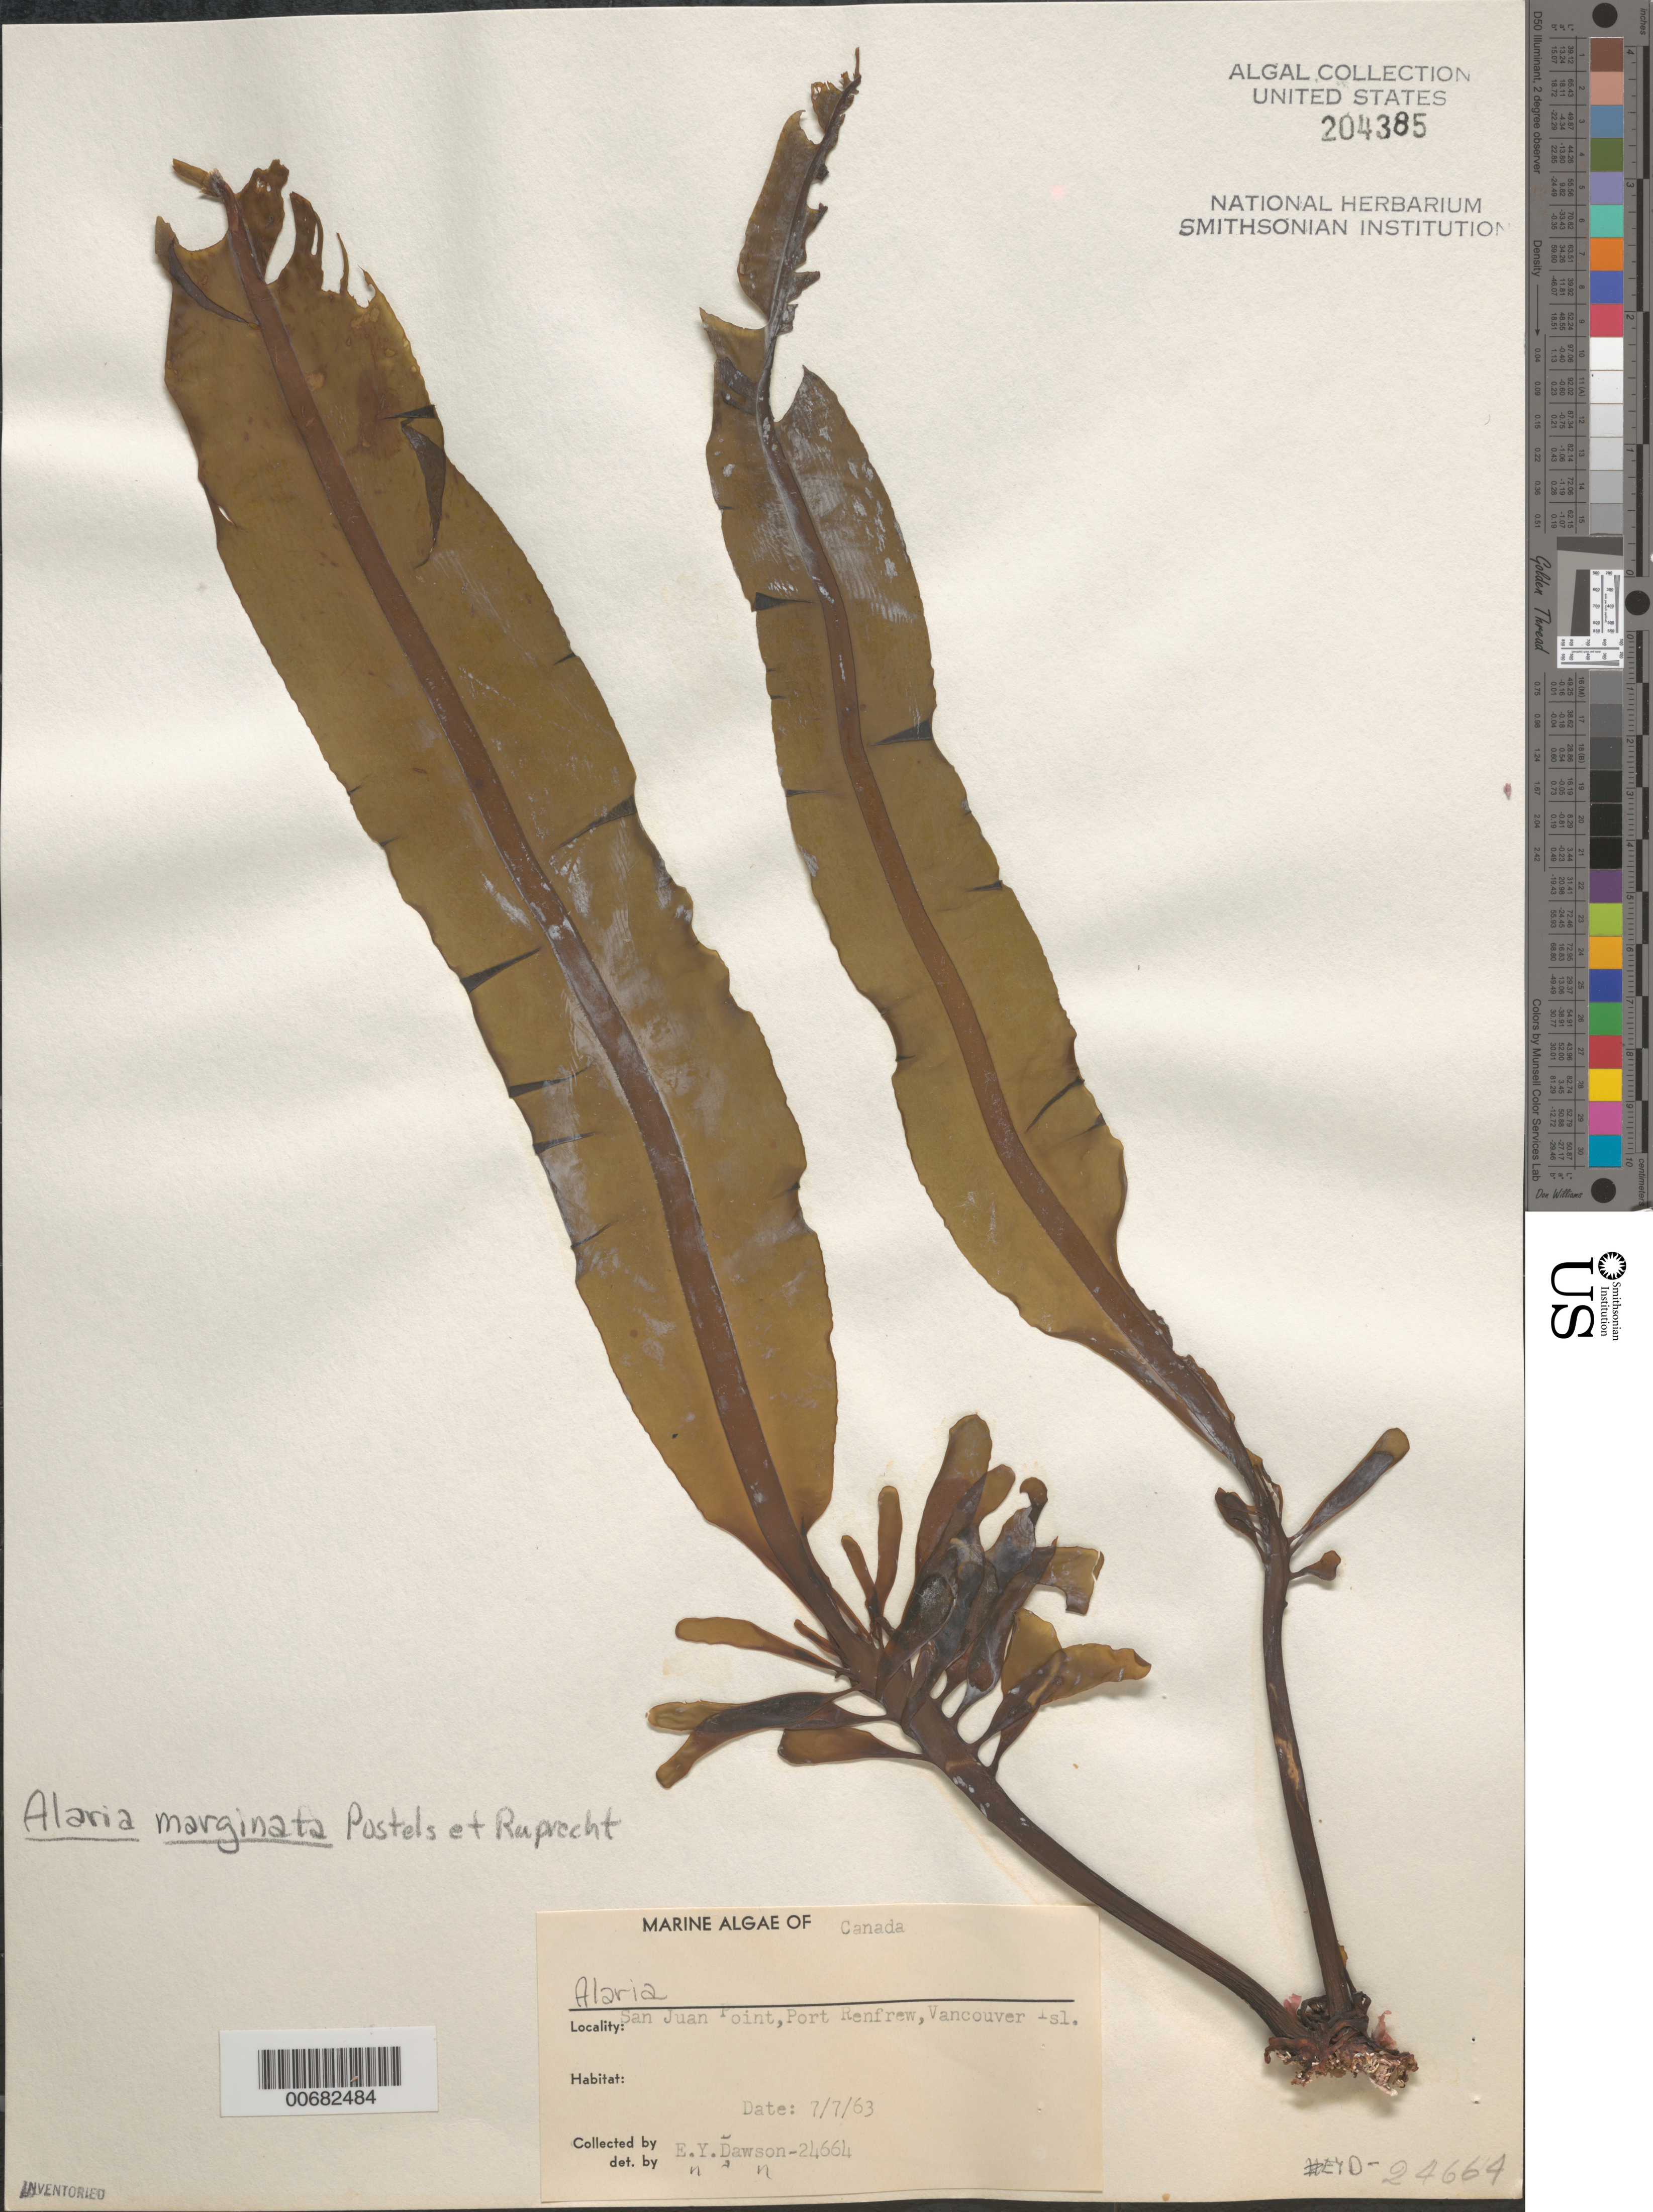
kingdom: Chromista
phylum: Ochrophyta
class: Phaeophyceae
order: Laminariales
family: Alariaceae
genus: Alaria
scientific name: Alaria marginata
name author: Ruiz & Pav.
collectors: E. Y. Dawson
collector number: EYD 24664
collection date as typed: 07 Jul 1963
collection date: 1963-07-07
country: Canada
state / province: British Columbia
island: Vancouver Island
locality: San Juan Point, Port Renfrew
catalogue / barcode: US 204385